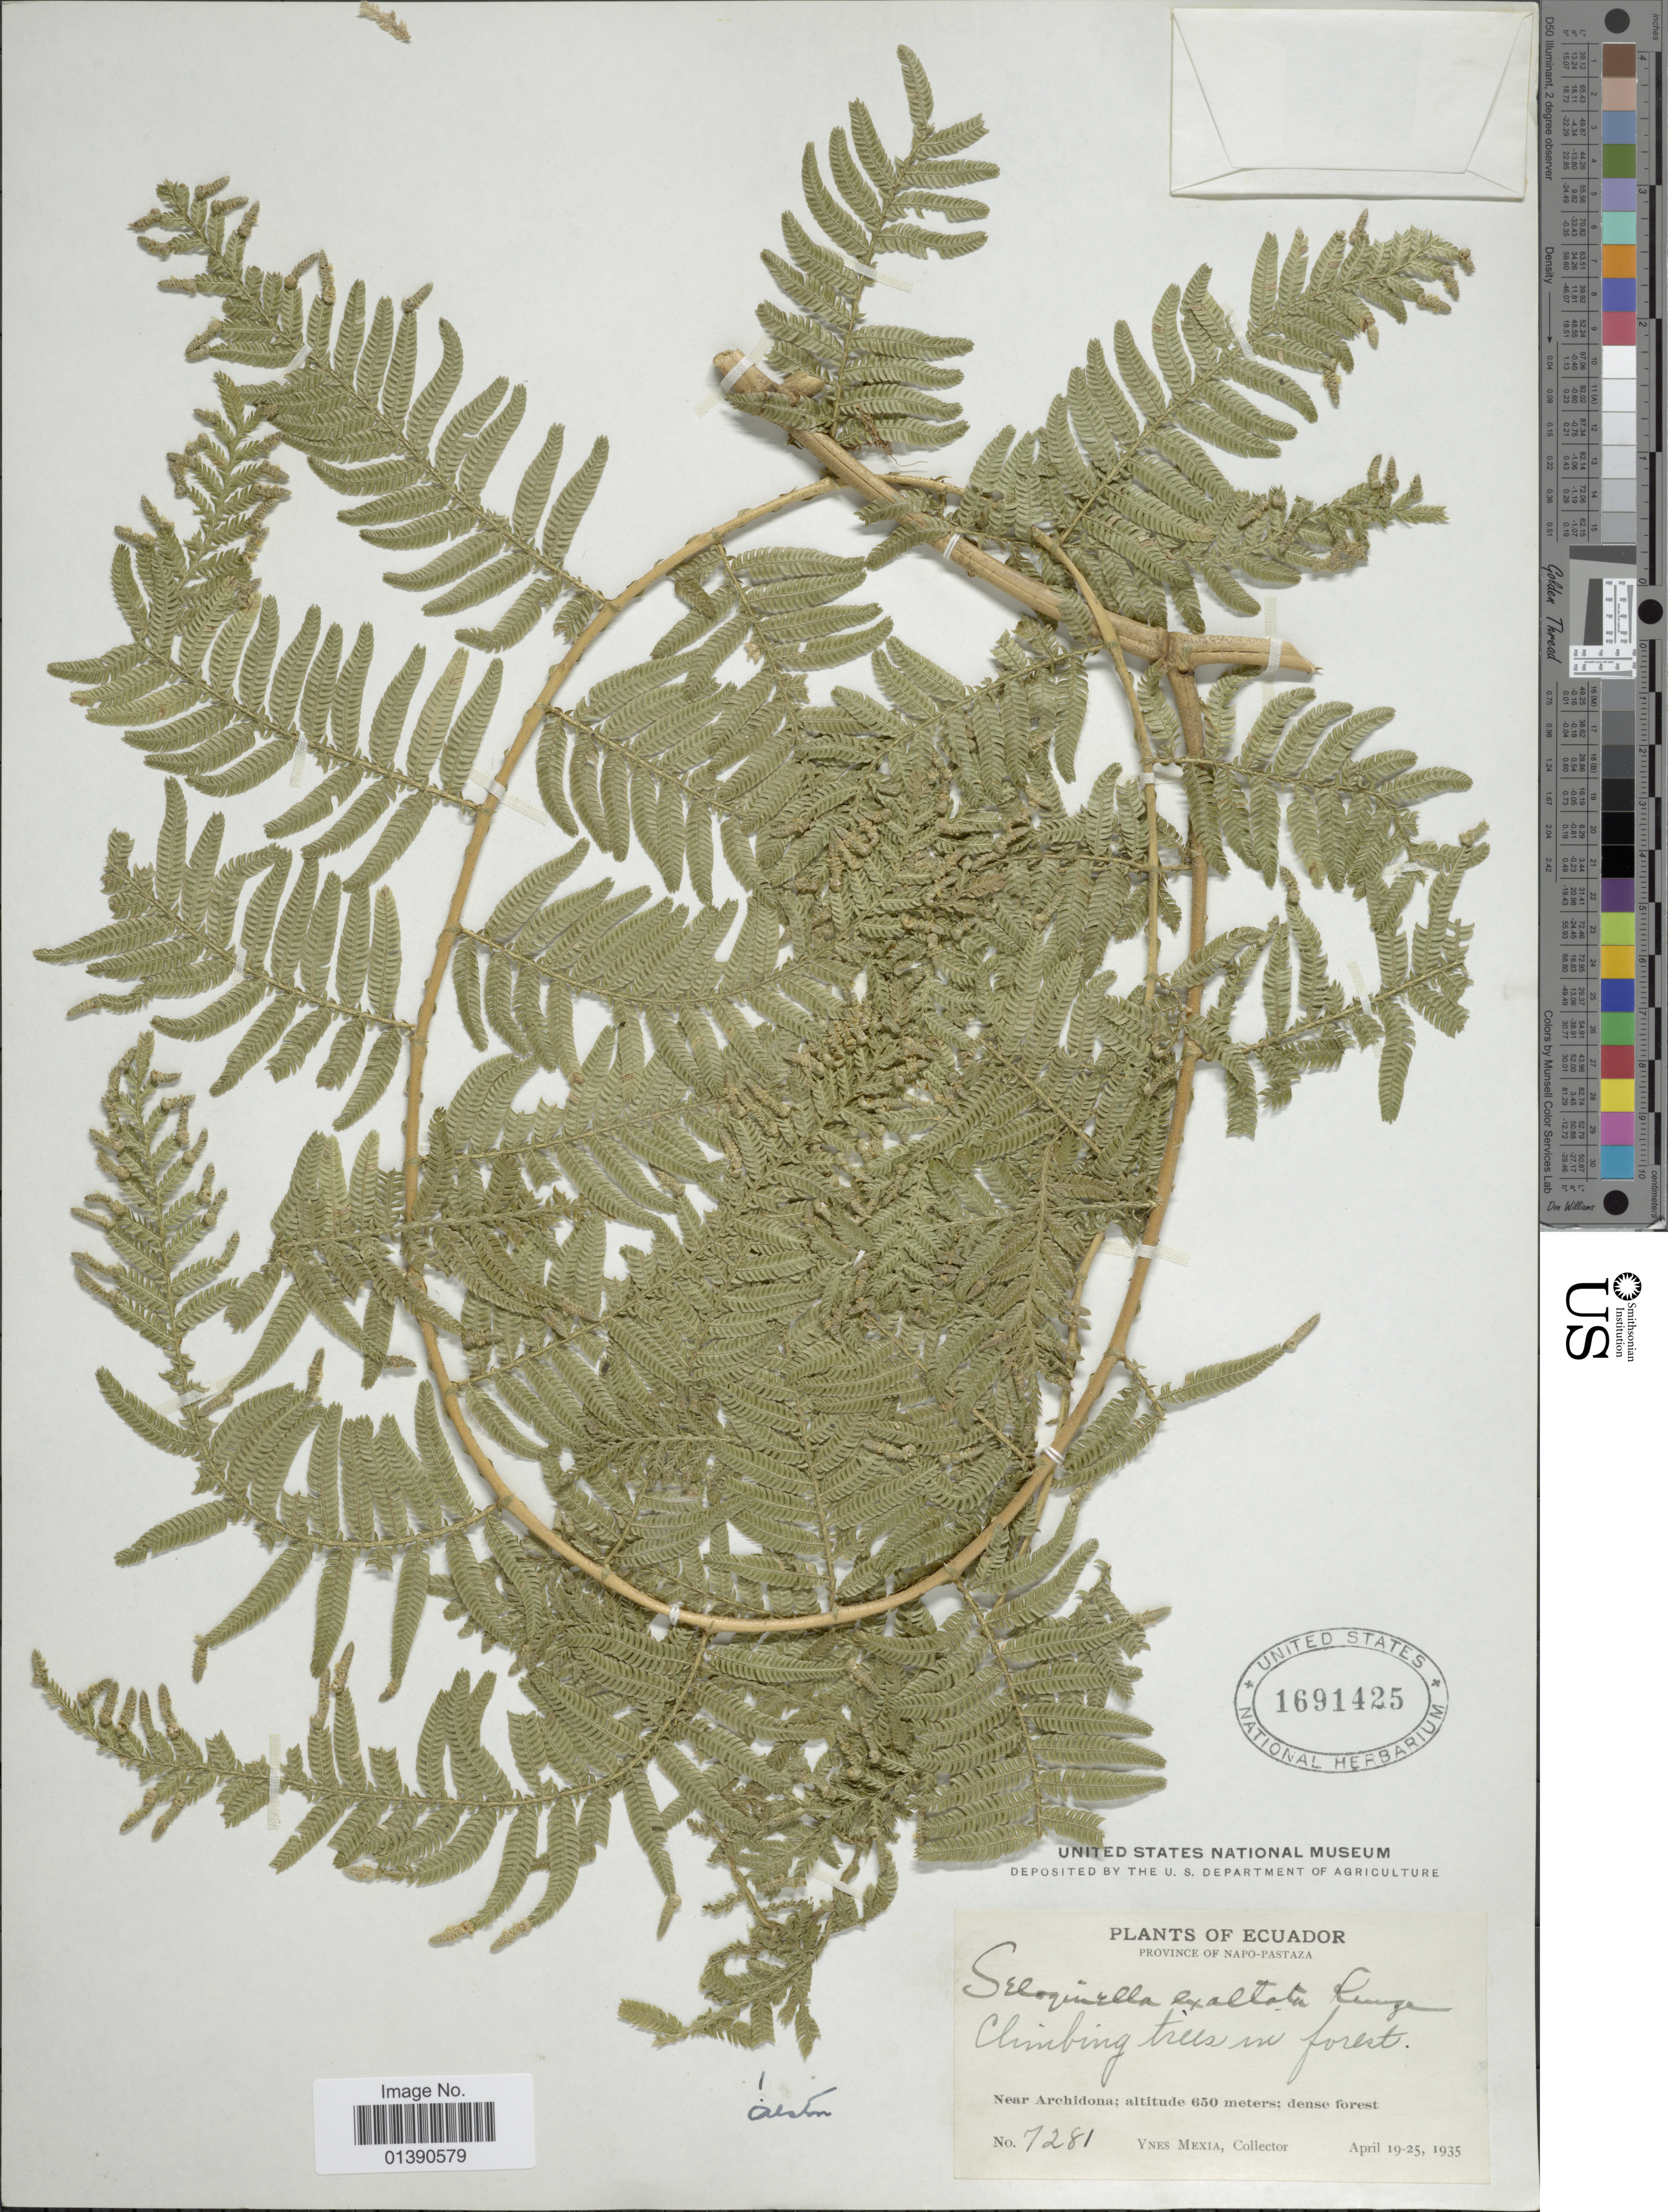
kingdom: Plantae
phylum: Tracheophyta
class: Lycopodiopsida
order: Selaginellales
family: Selaginellaceae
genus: Selaginella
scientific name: Selaginella exaltata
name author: (Kunze) Spring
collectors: Y. Mexia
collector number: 7281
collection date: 1935-04-19/1935-04-25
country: Ecuador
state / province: Napo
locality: Province of Napo-Pastaza, Near Archidona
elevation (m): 650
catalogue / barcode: US 1691425